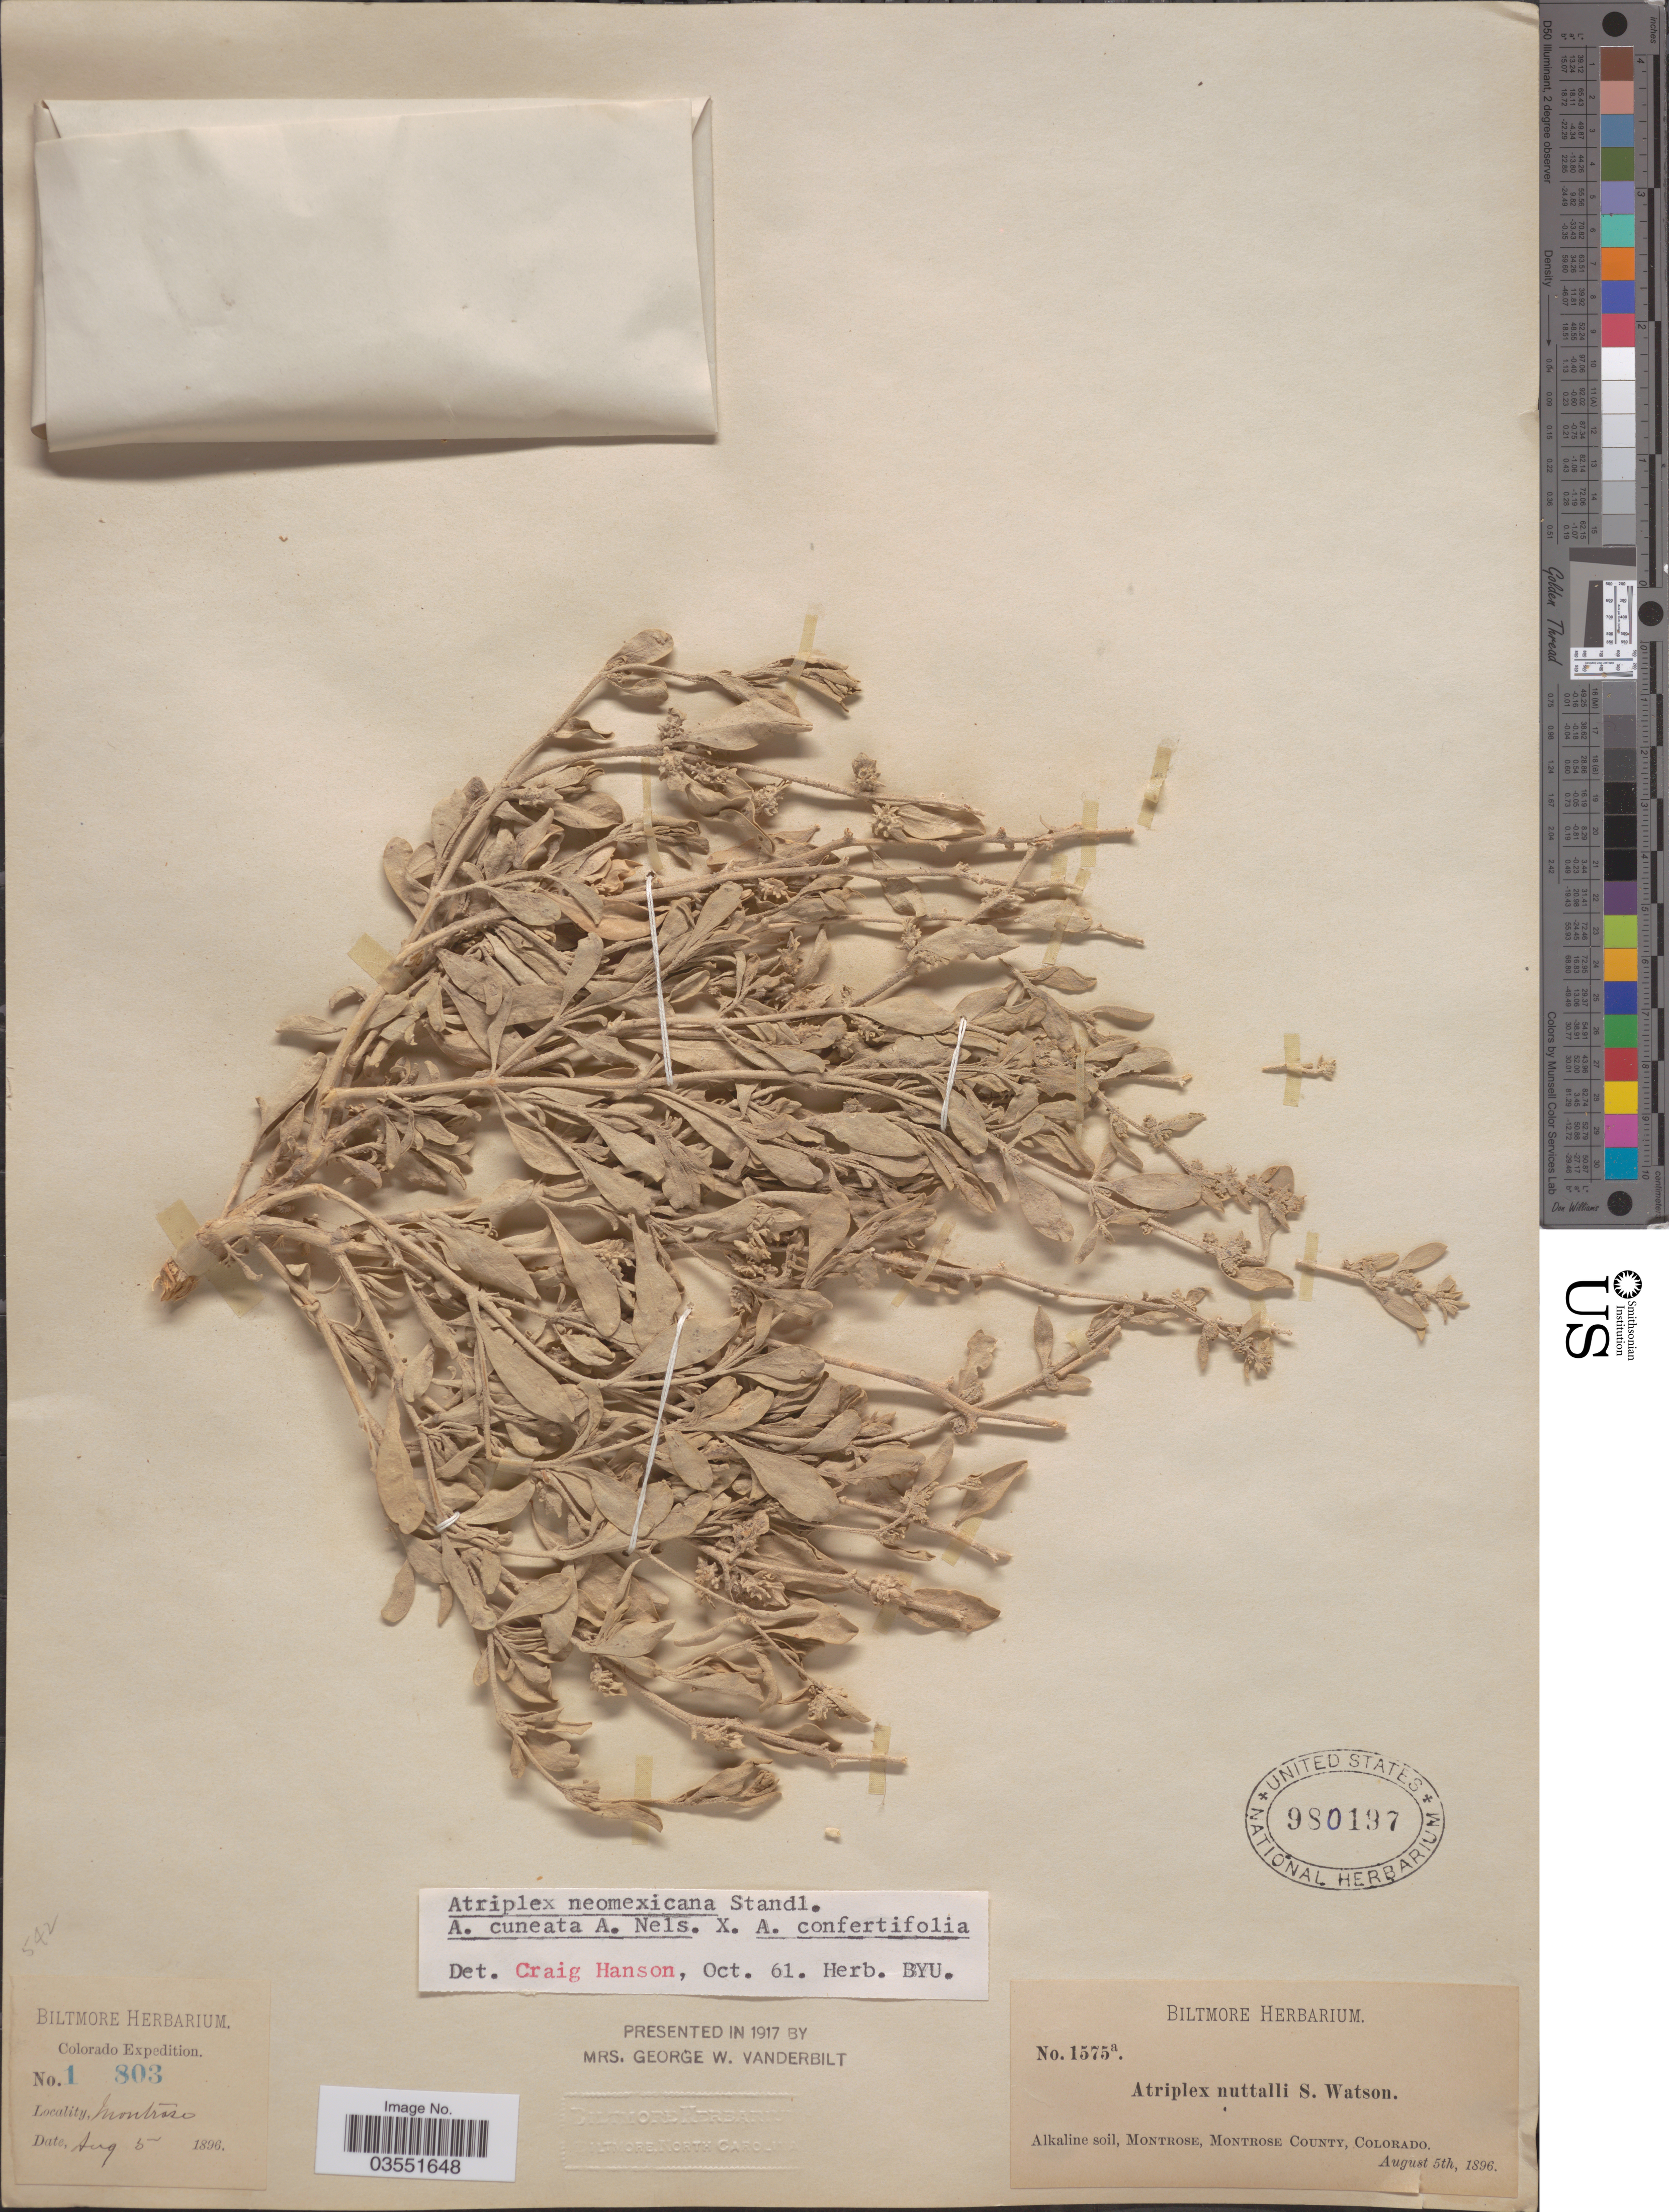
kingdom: Plantae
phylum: Tracheophyta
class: Magnoliopsida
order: Caryophyllales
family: Amaranthaceae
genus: Atriplex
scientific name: Atriplex cuneata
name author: A. Nelson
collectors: ex herb. Biltmore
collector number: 1803/1575a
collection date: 1896-08-05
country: United States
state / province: Colorado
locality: Montrose, Montrose County.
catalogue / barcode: US 980197